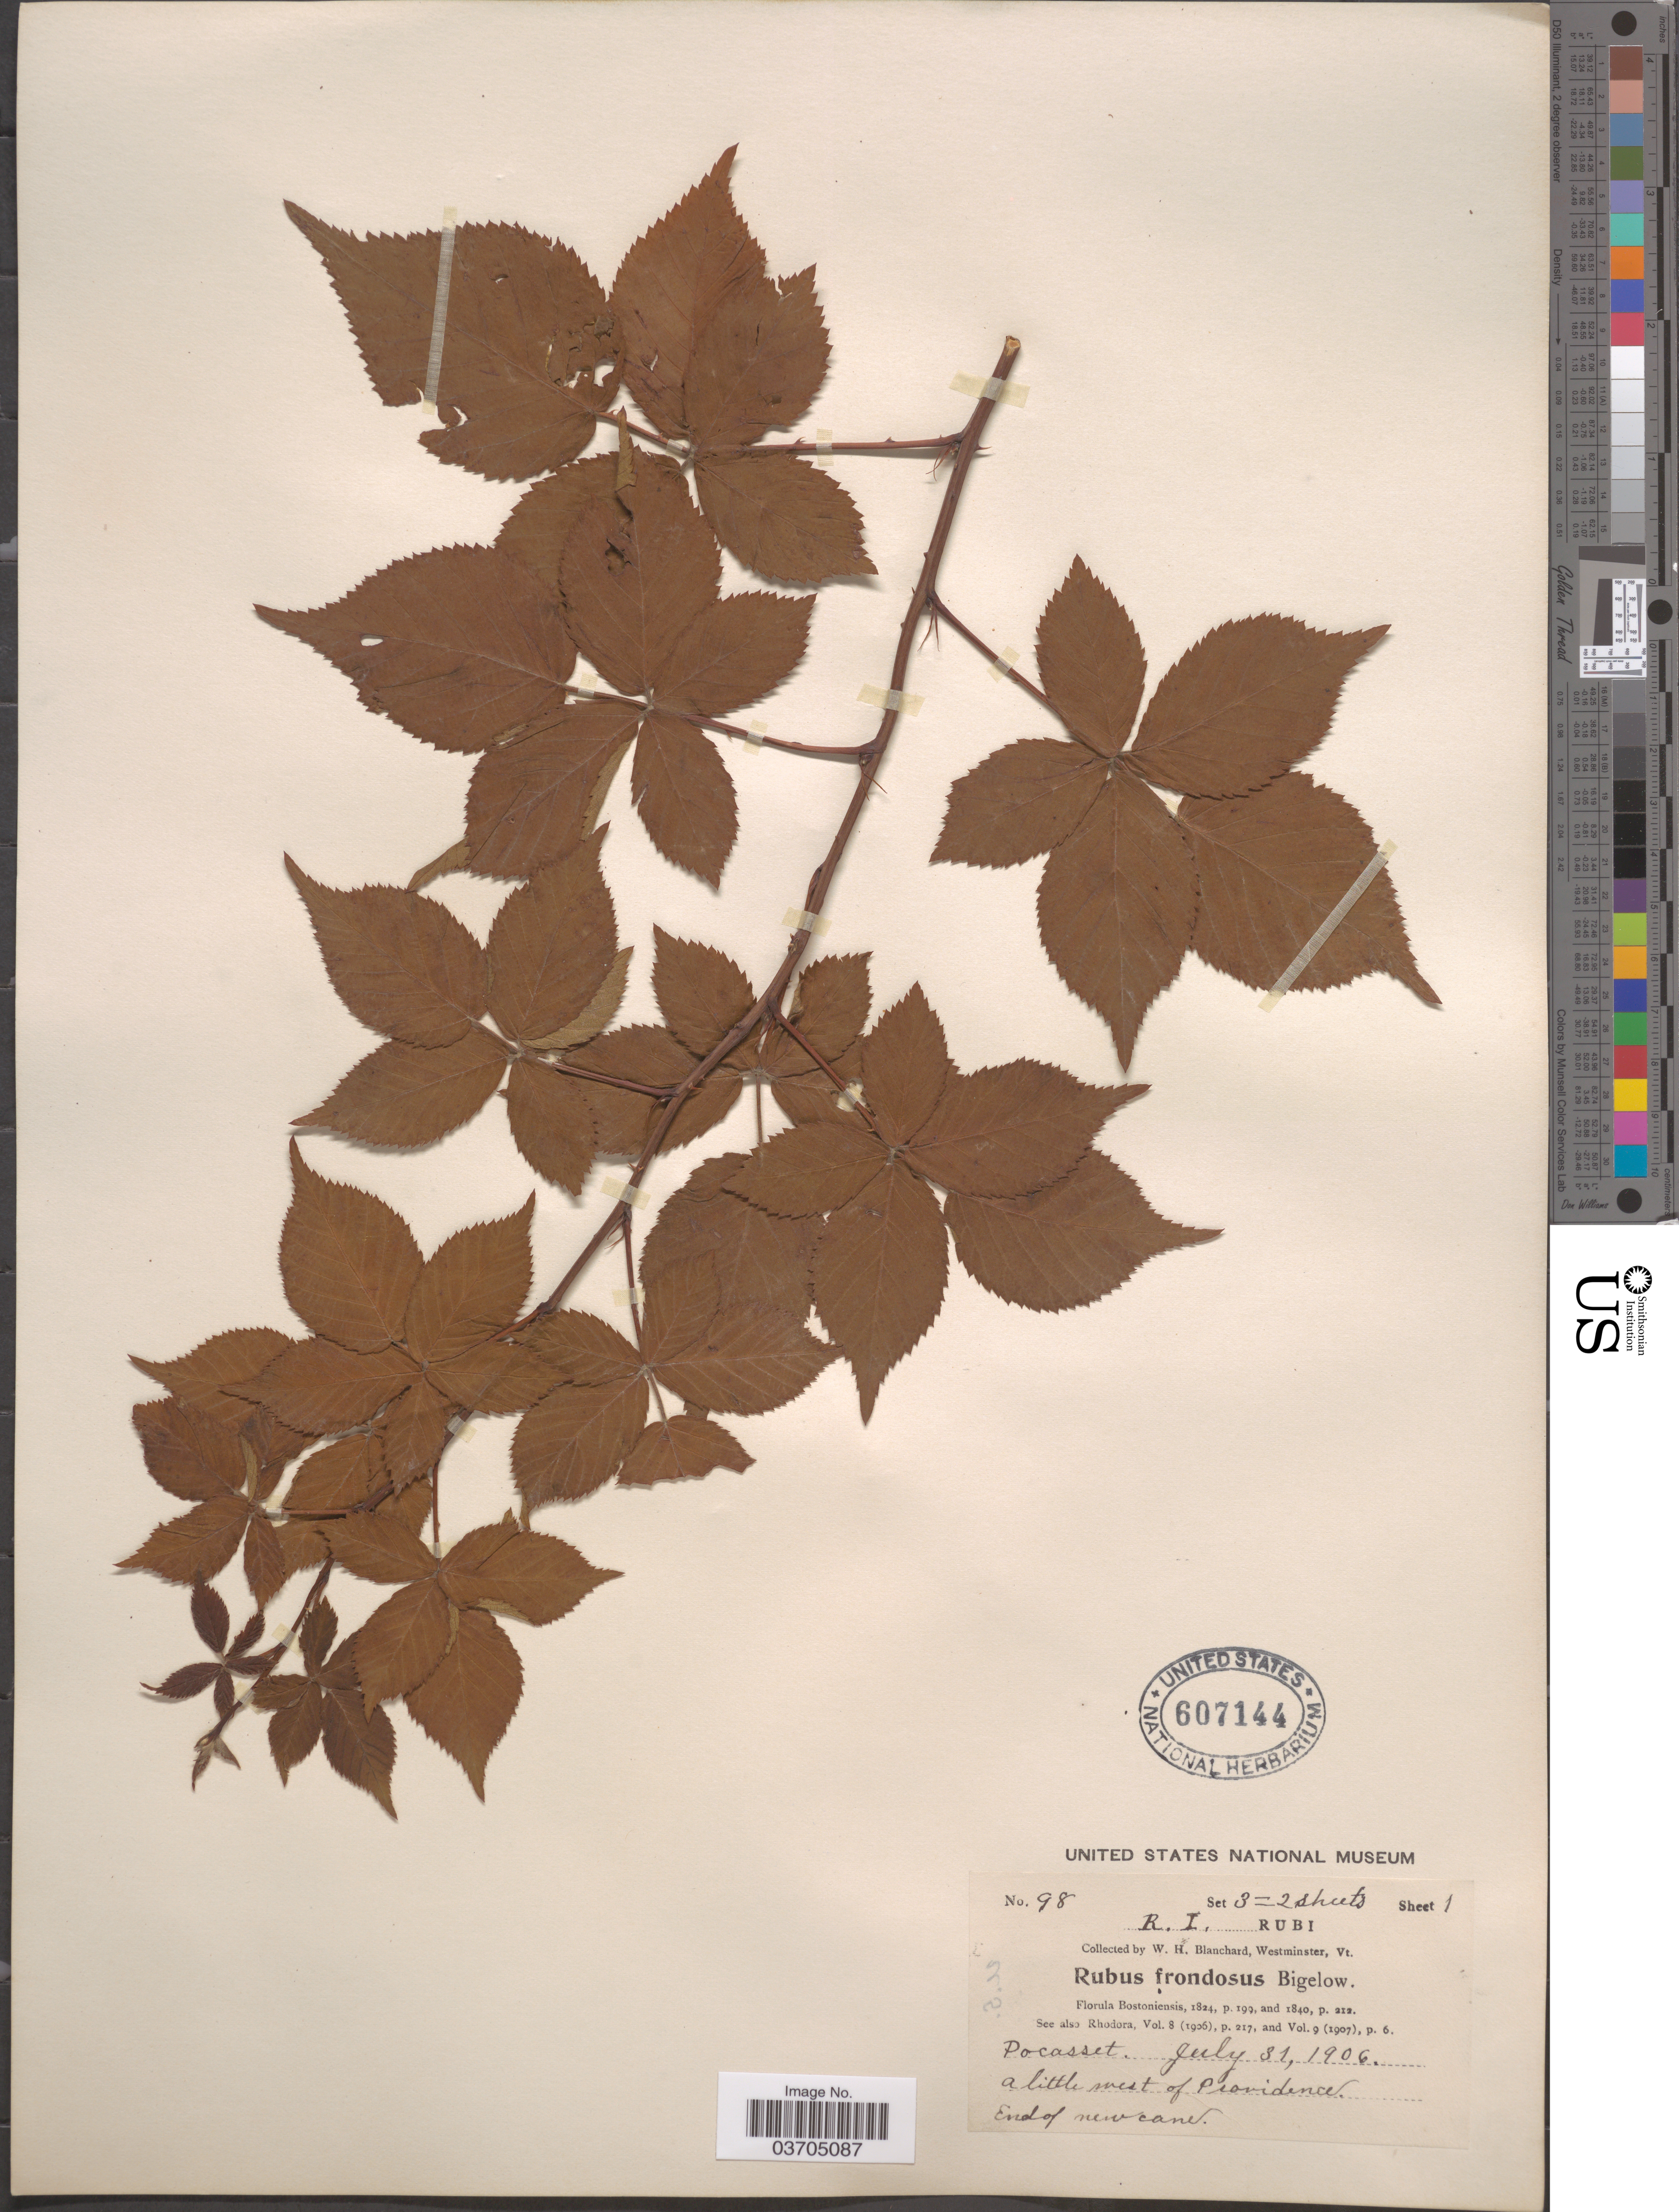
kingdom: Plantae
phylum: Tracheophyta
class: Magnoliopsida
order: Rosales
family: Rosaceae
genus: Rubus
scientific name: Rubus frondosus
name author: Bigelow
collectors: W. H. Blanchard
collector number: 98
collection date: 1906-07-31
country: United States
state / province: Rhode Island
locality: Pocasset. A little west of Providence.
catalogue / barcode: US 607144